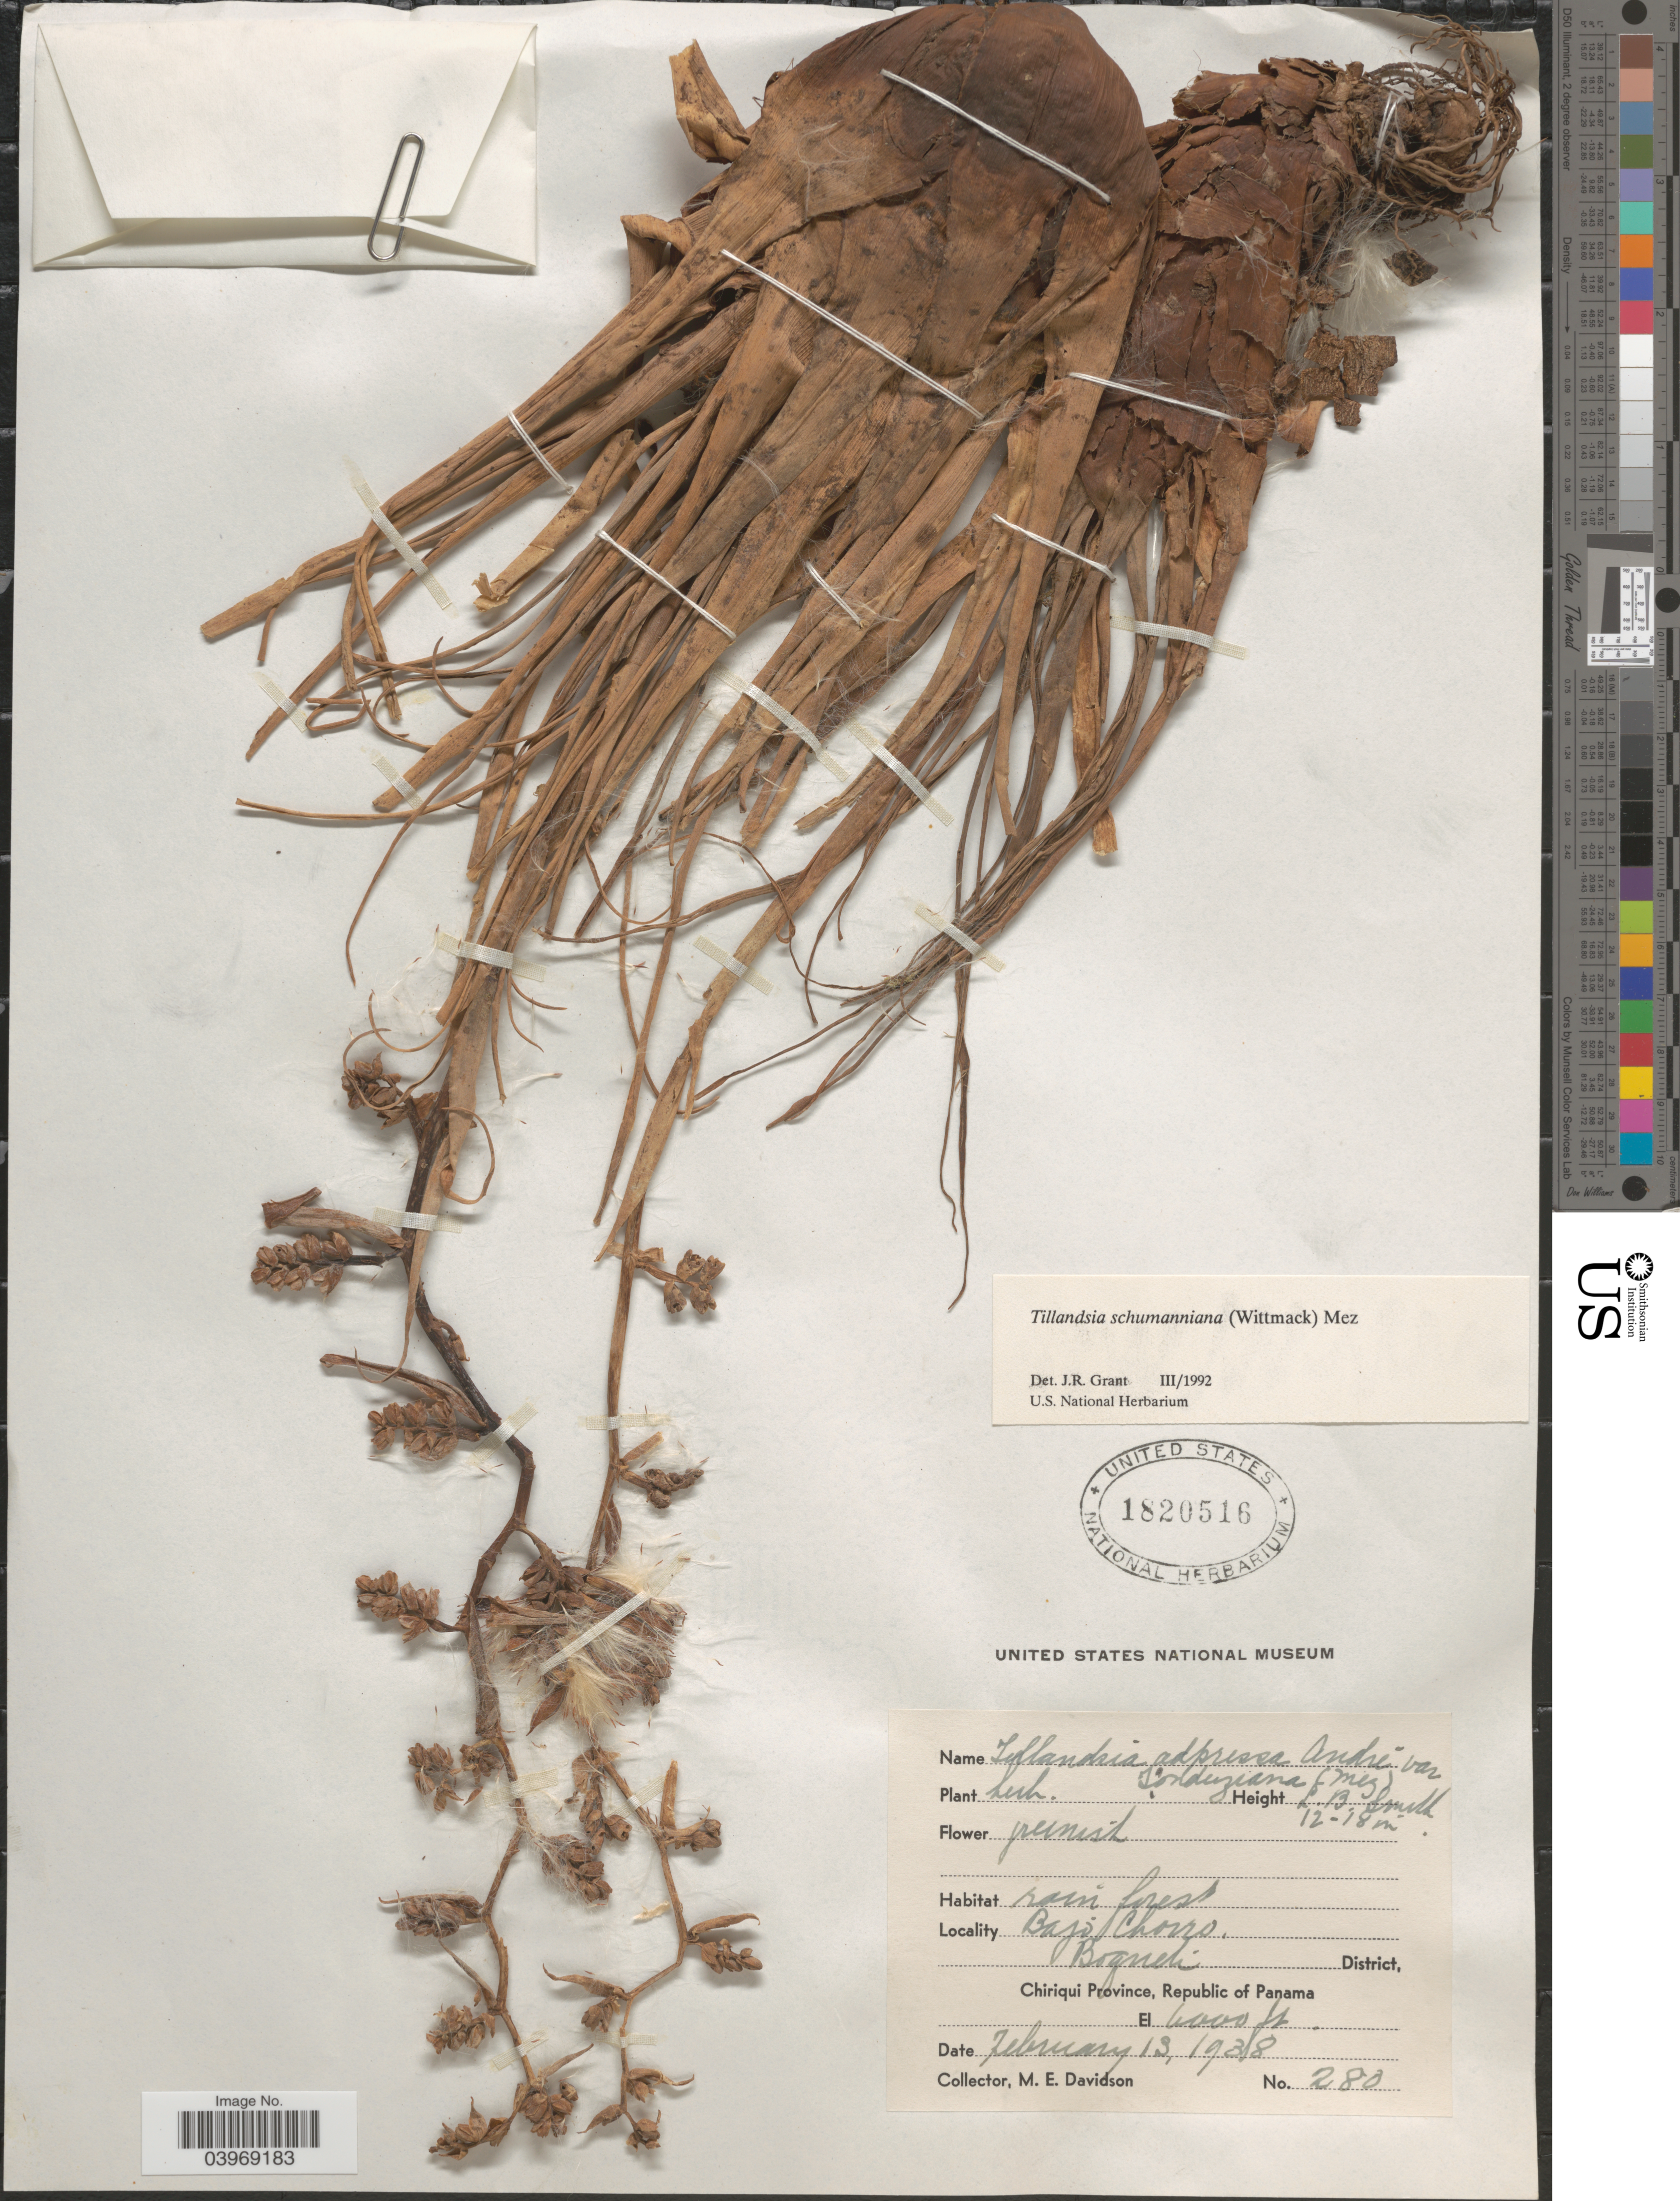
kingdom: Plantae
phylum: Tracheophyta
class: Liliopsida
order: Poales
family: Bromeliaceae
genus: Racinaea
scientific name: Racinaea schumanniana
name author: (Wittm.) J.R. Grant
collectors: M. E. Davidson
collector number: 280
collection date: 1938-02-13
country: Panama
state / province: Chiriqui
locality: Bajo Chorro. Boqueti District.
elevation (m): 1829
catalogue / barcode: US 1820516